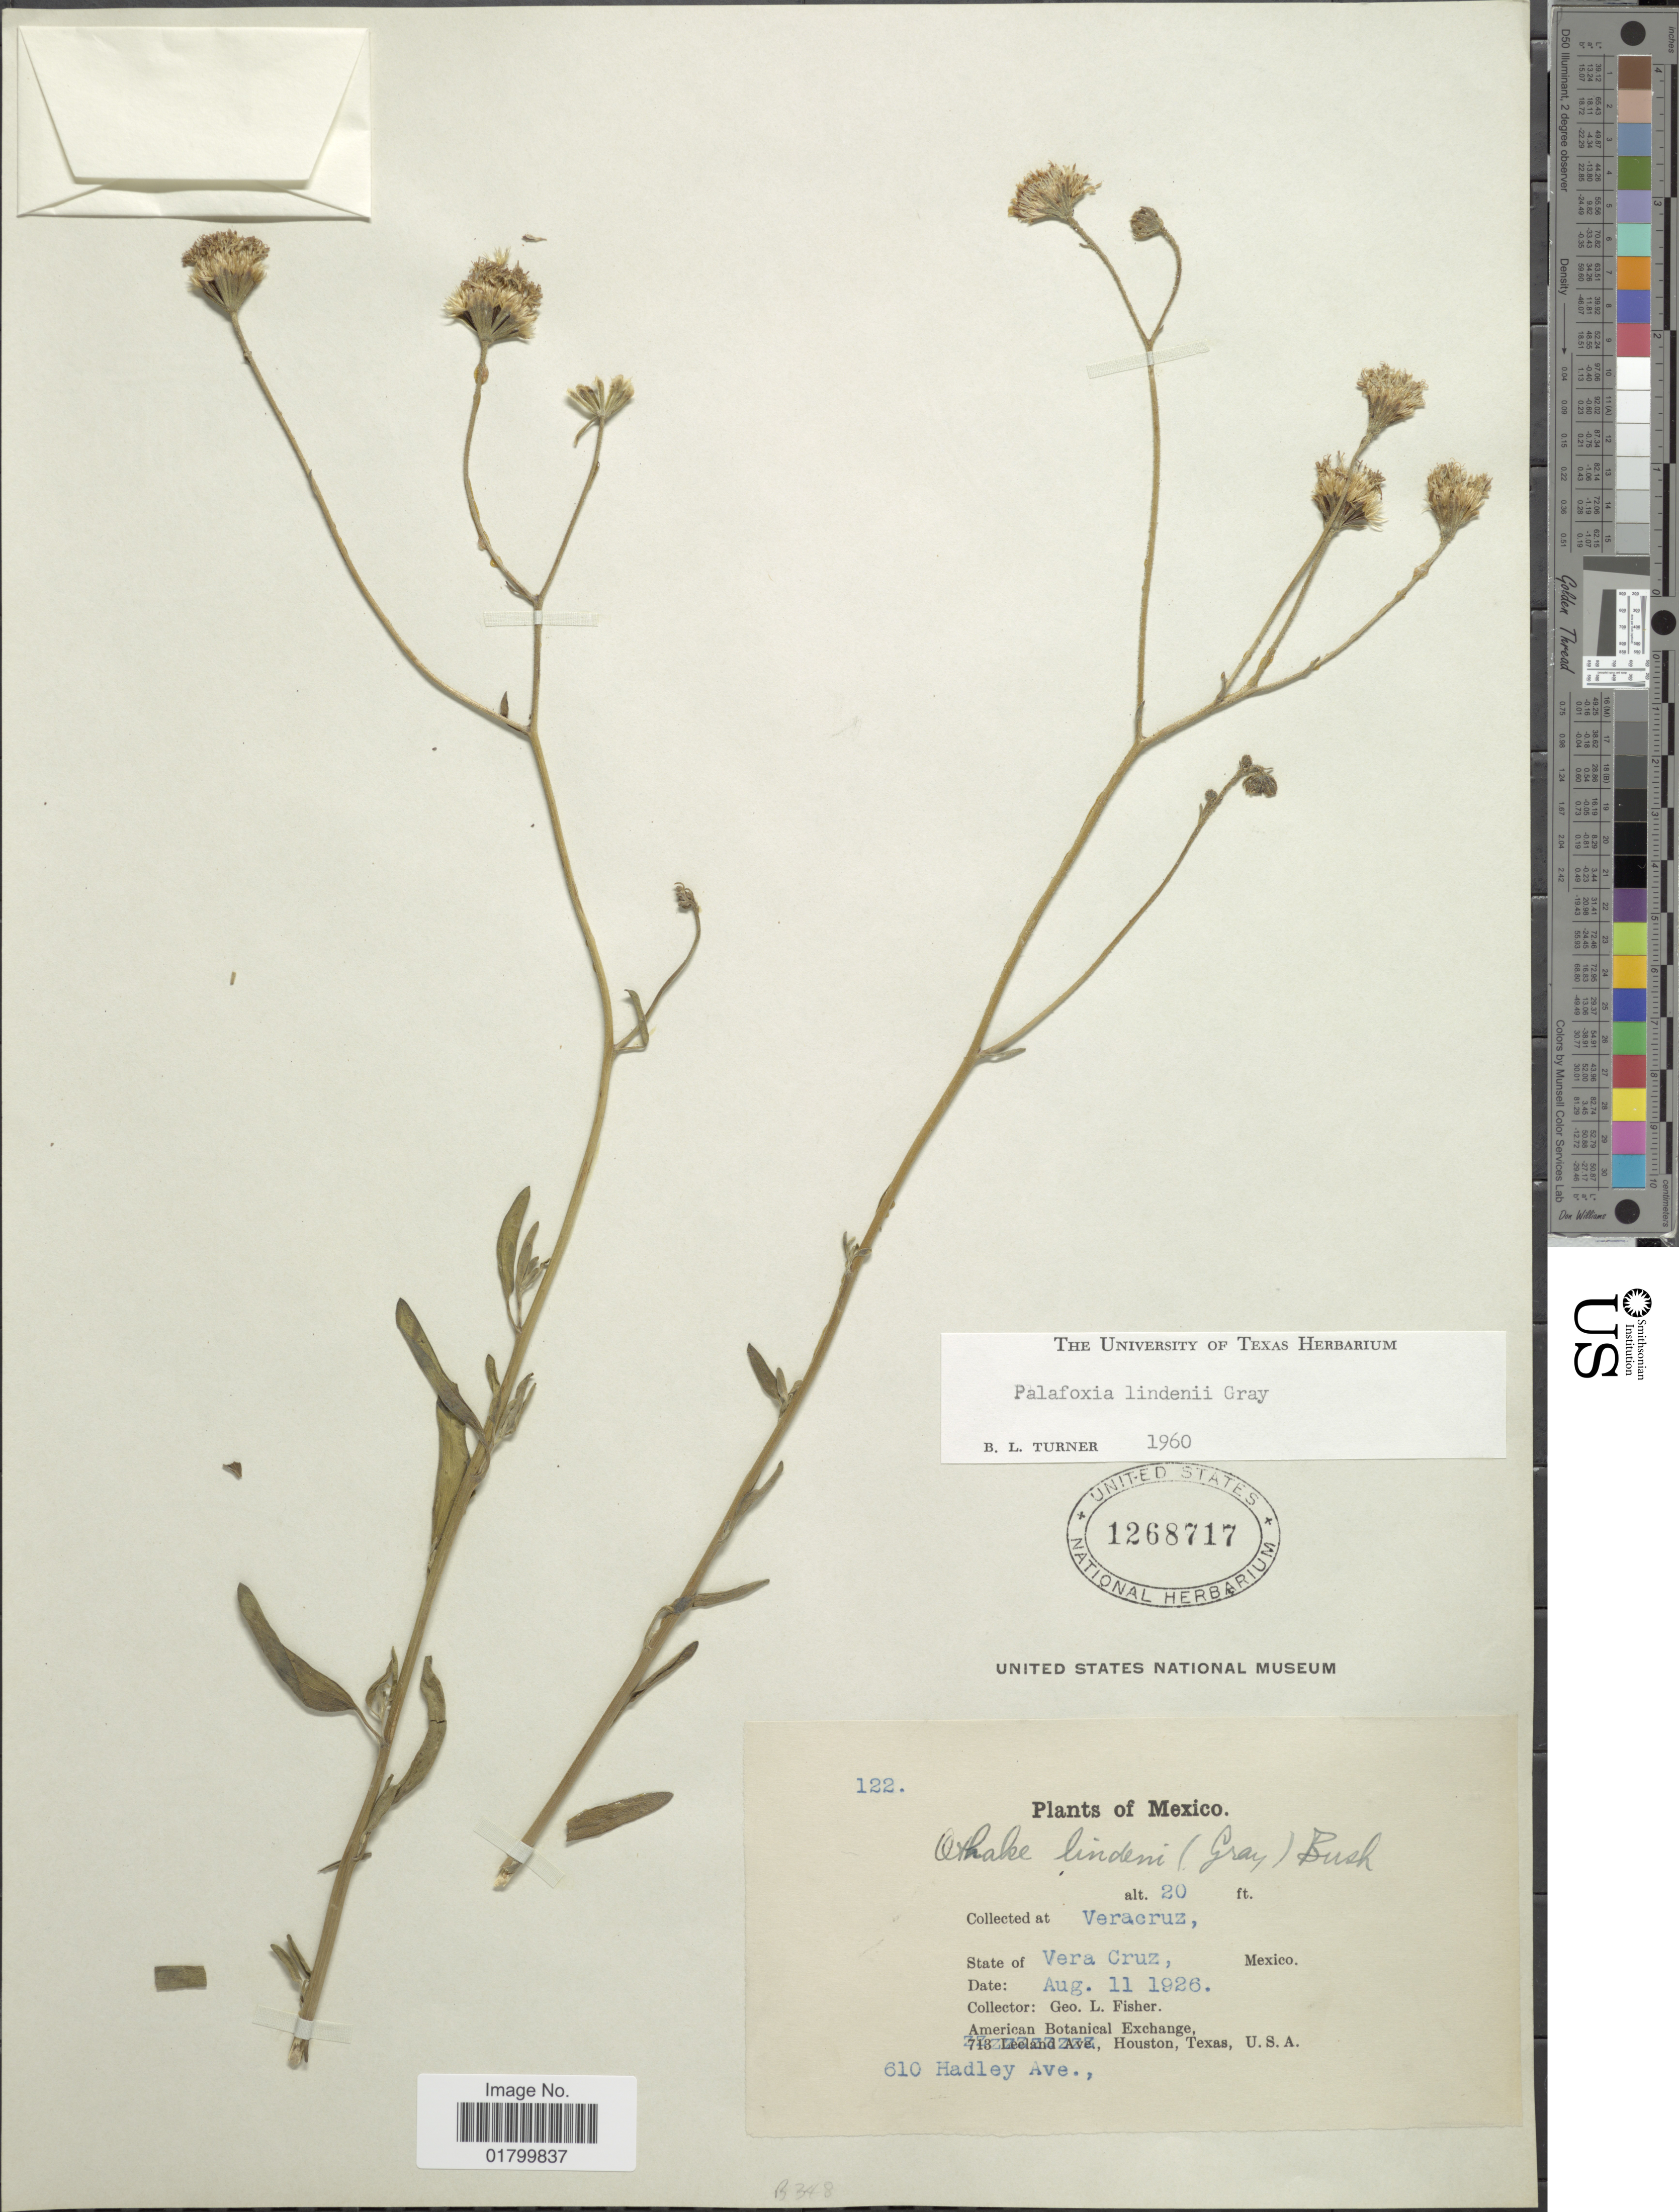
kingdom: Plantae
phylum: Tracheophyta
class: Magnoliopsida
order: Asterales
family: Asteraceae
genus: Palafoxia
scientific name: Palafoxia lindenii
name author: A. Gray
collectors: G. L. Fisher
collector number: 122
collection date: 1926-08-11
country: Mexico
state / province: Veracruz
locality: At Vera Cruz, State of Vera Cruz, Mexico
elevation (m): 6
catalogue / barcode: US 1268717